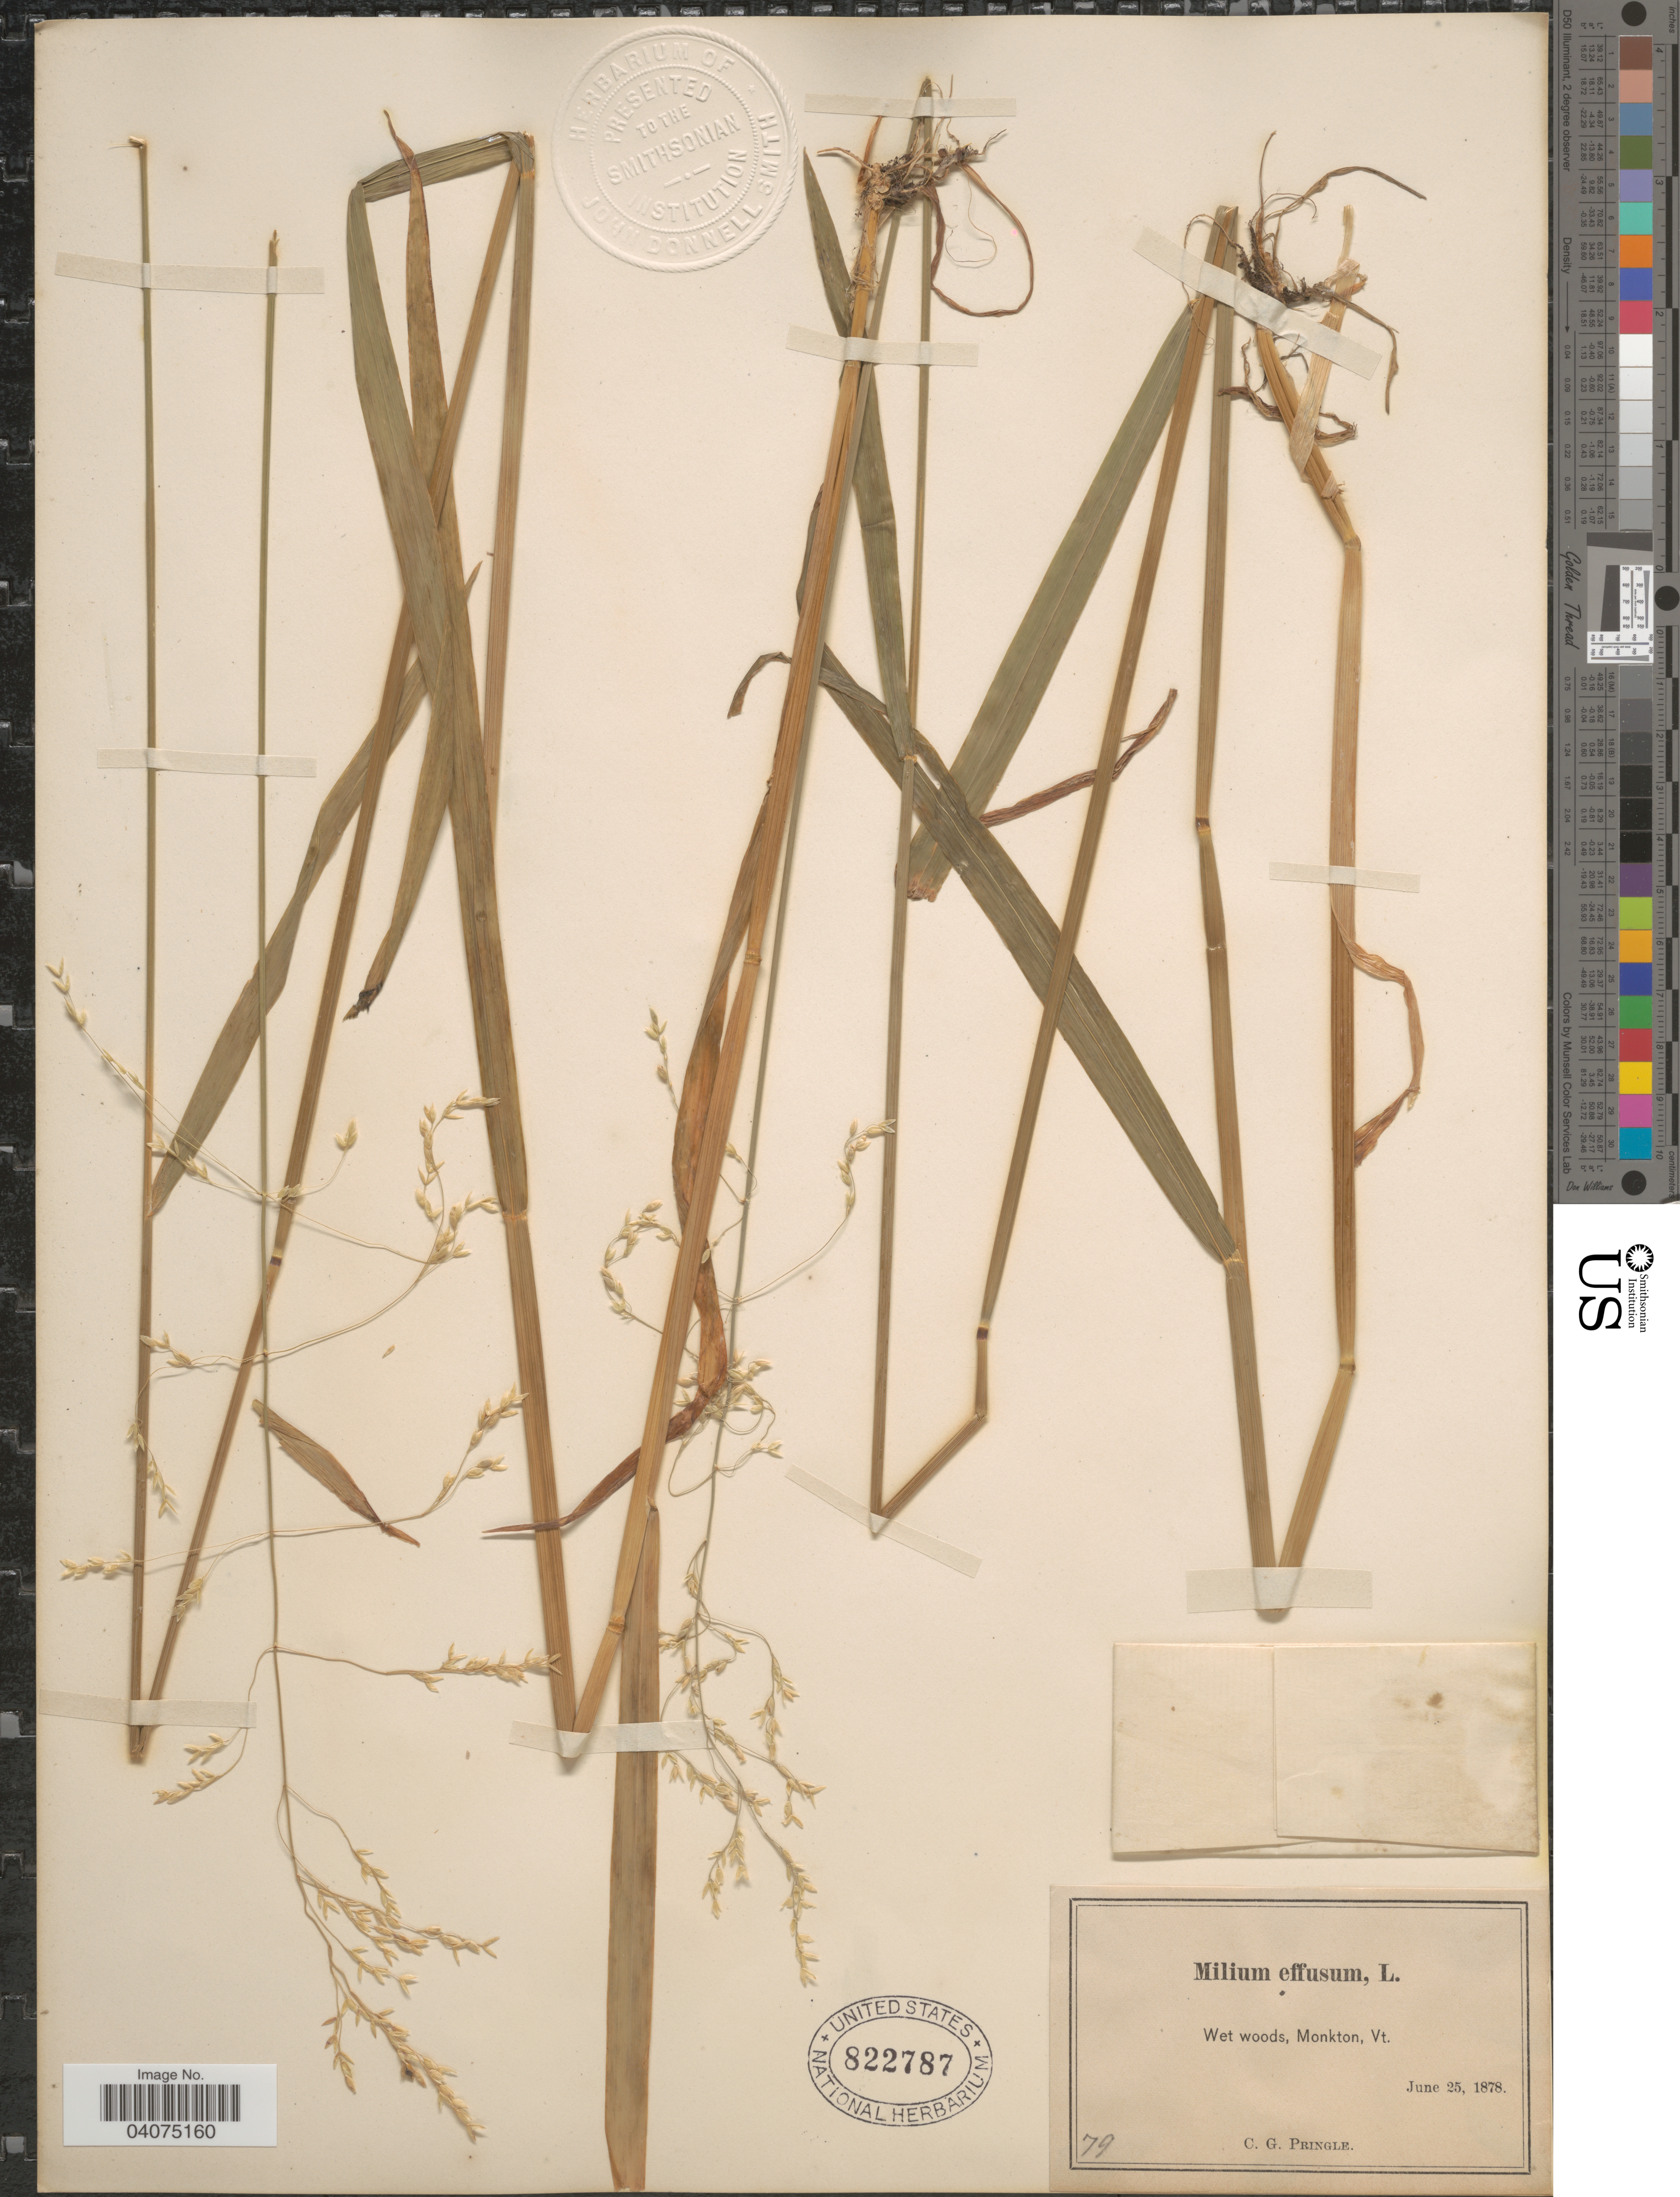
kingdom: Plantae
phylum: Tracheophyta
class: Liliopsida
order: Poales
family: Poaceae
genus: Milium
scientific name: Milium effusum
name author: L.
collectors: C. G. Pringle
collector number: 79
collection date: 1878-06-25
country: United States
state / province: Vermont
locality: Wet woods, Monkton.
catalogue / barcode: US 822787